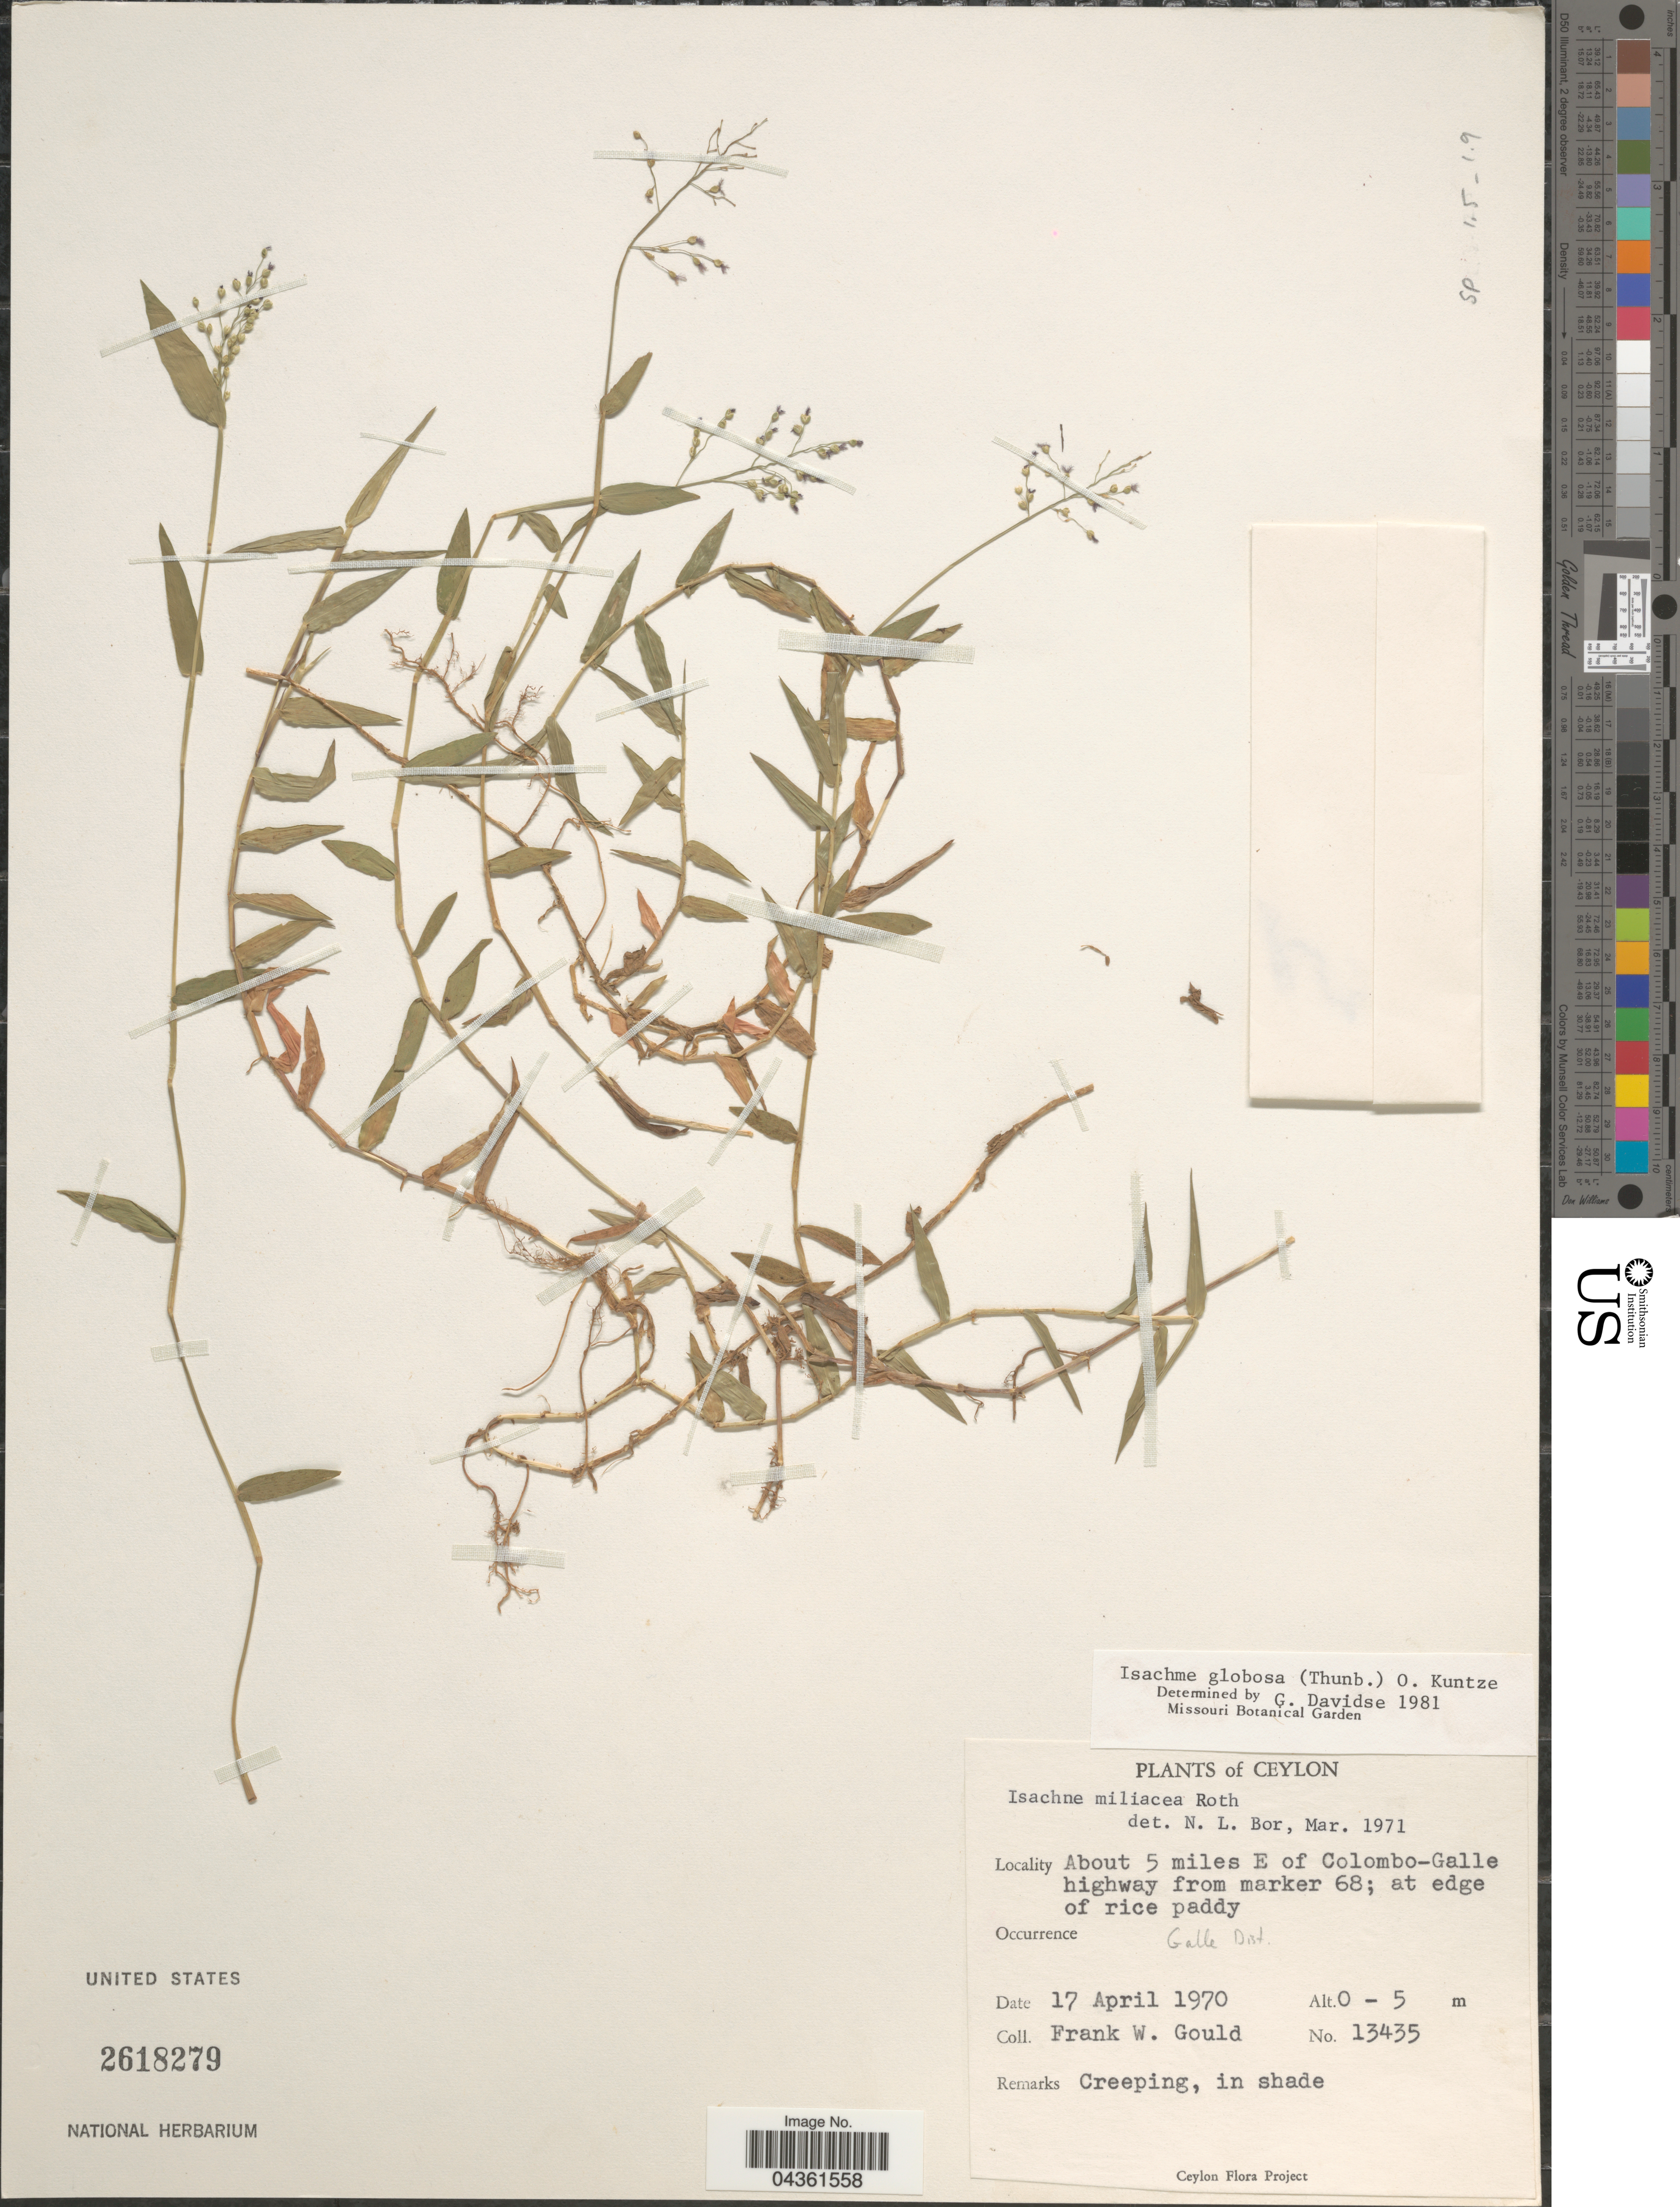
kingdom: Plantae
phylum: Tracheophyta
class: Liliopsida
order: Poales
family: Poaceae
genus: Isachne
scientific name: Isachne globosa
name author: (Thunb.) Kuntze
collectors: F. W. Gould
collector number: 13435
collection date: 1970-04-17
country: Sri Lanka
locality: Ceylon. About 5 miles E of Colombo-Galle highway from marker 68. Galle Dist.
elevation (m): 0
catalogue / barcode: US 2618279